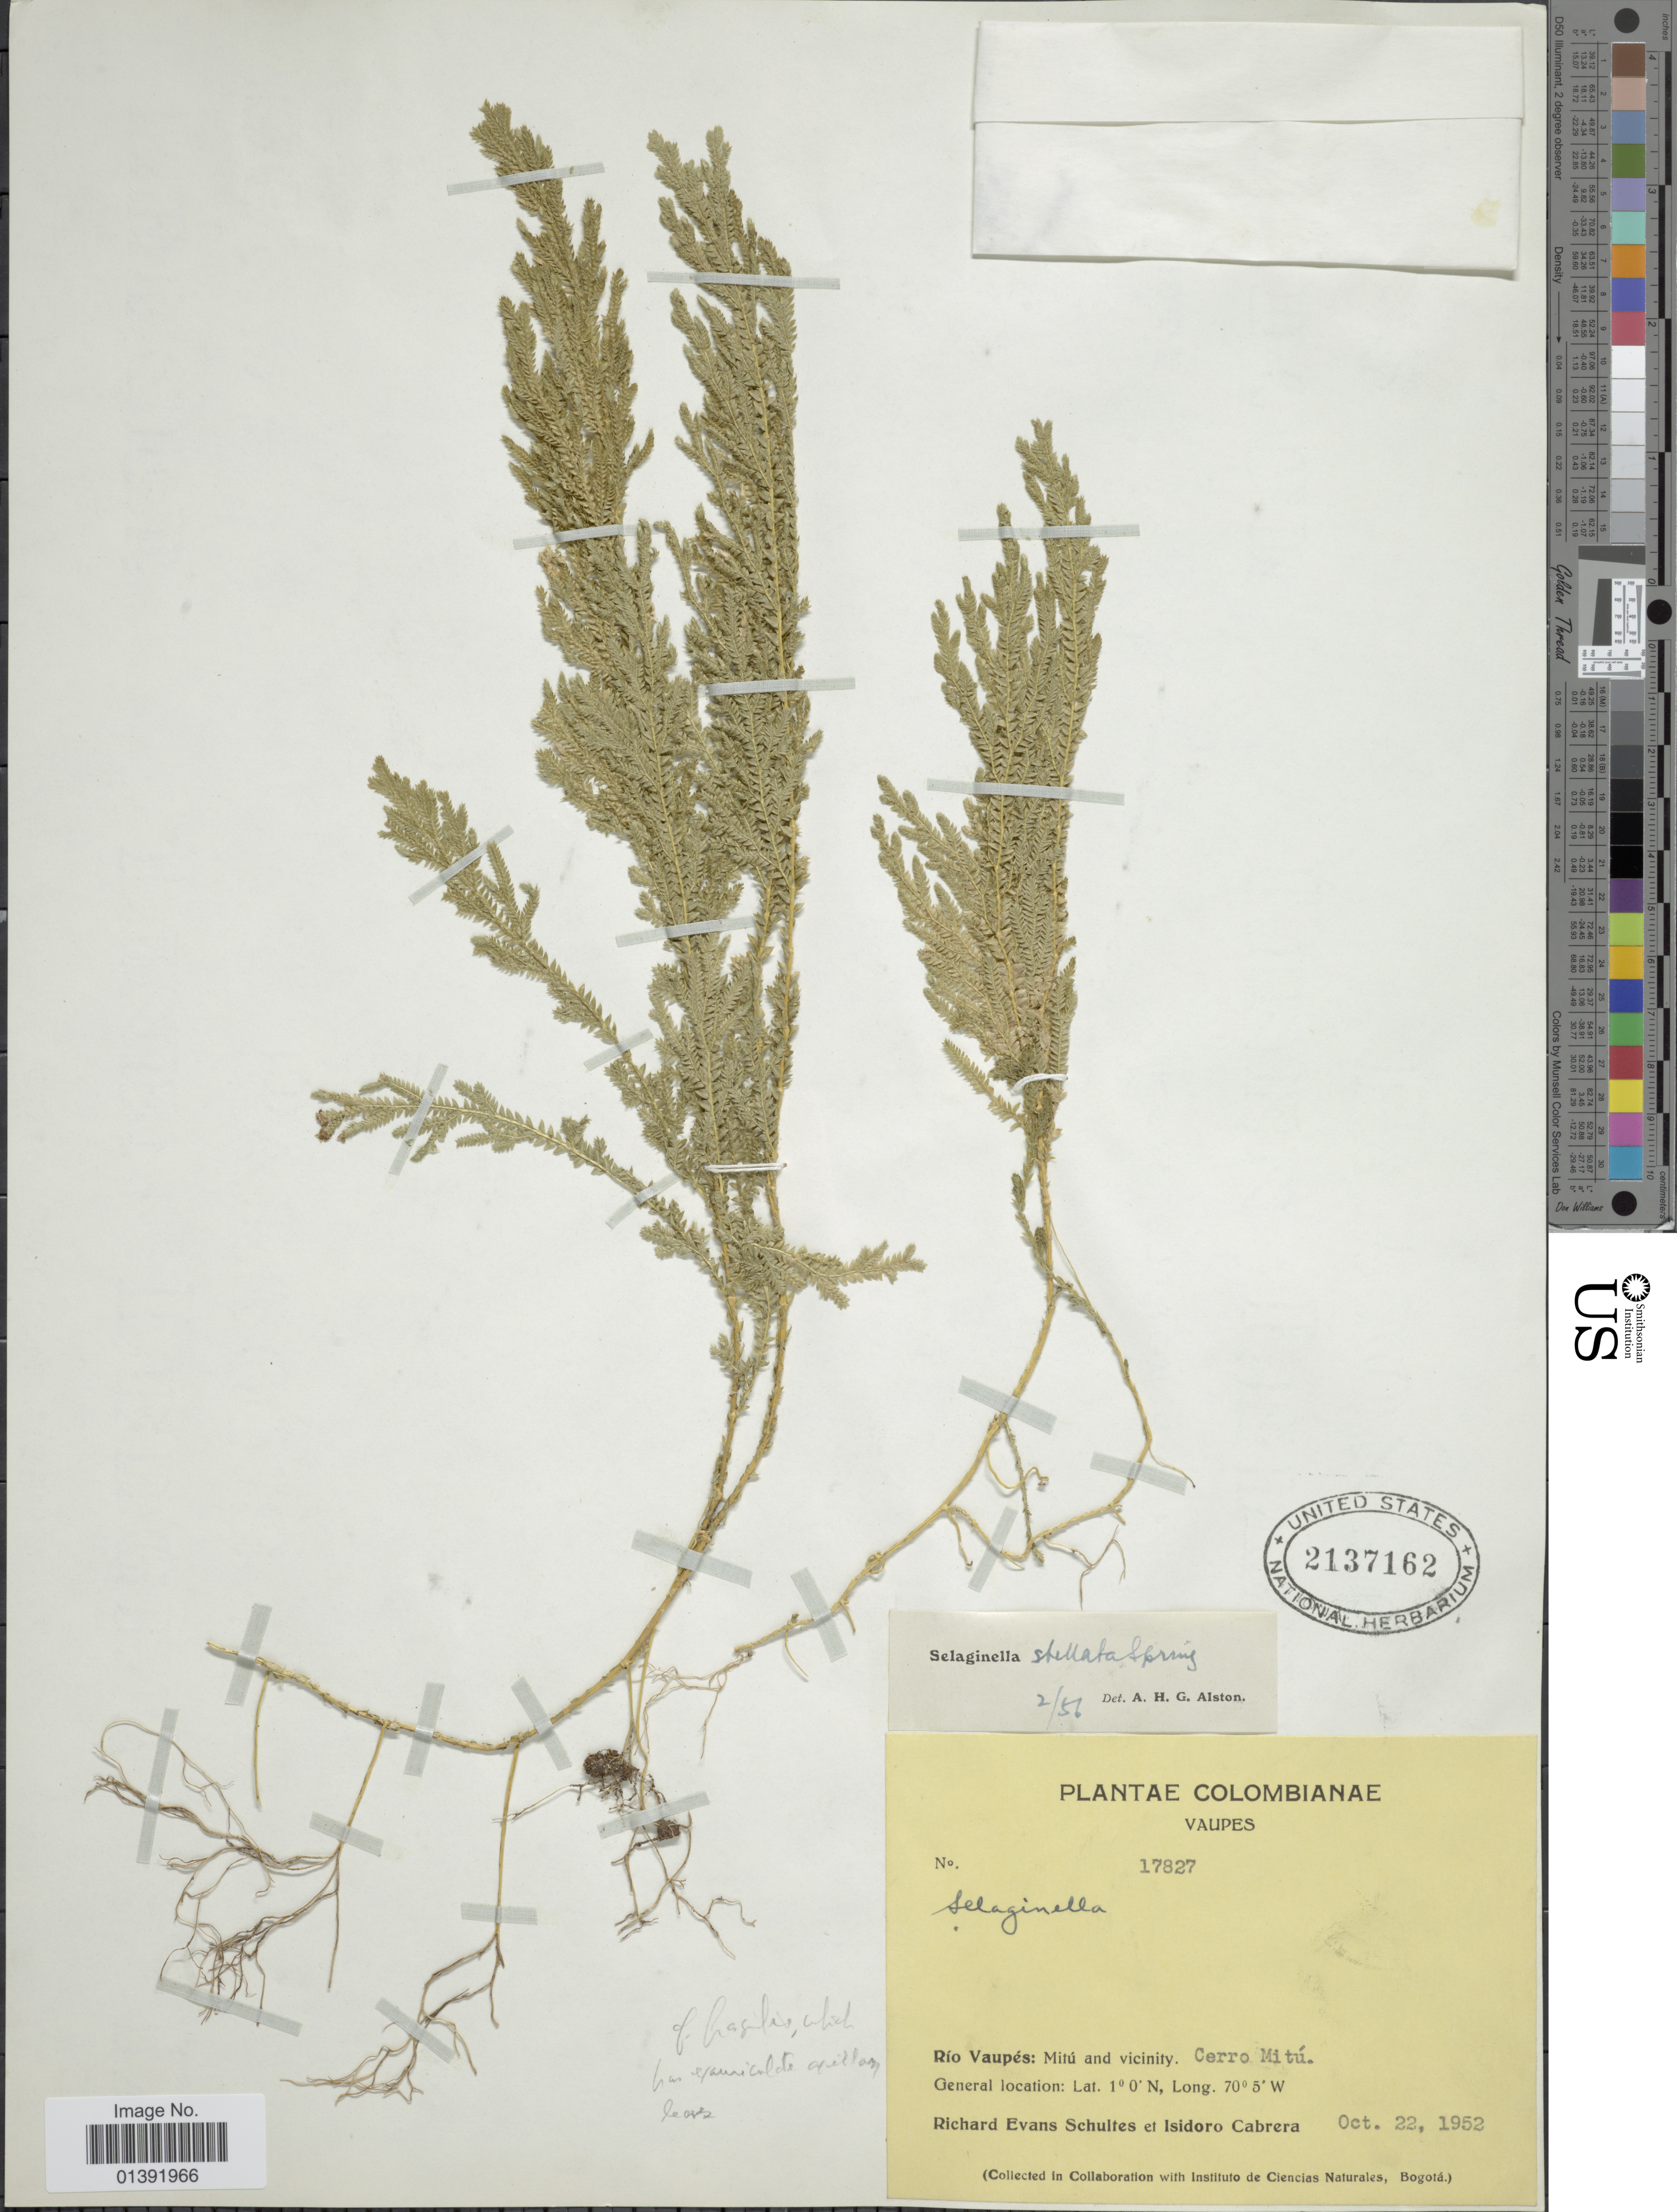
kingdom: Plantae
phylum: Tracheophyta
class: Lycopodiopsida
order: Selaginellales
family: Selaginellaceae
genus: Selaginella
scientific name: Selaginella stellata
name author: Spring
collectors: R. E. Schultes & I. Cabrera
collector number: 17827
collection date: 1952-10-22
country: Colombia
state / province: Vaupés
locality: Rio Vaupés: Mitu and vicinitu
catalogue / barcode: US 2137162